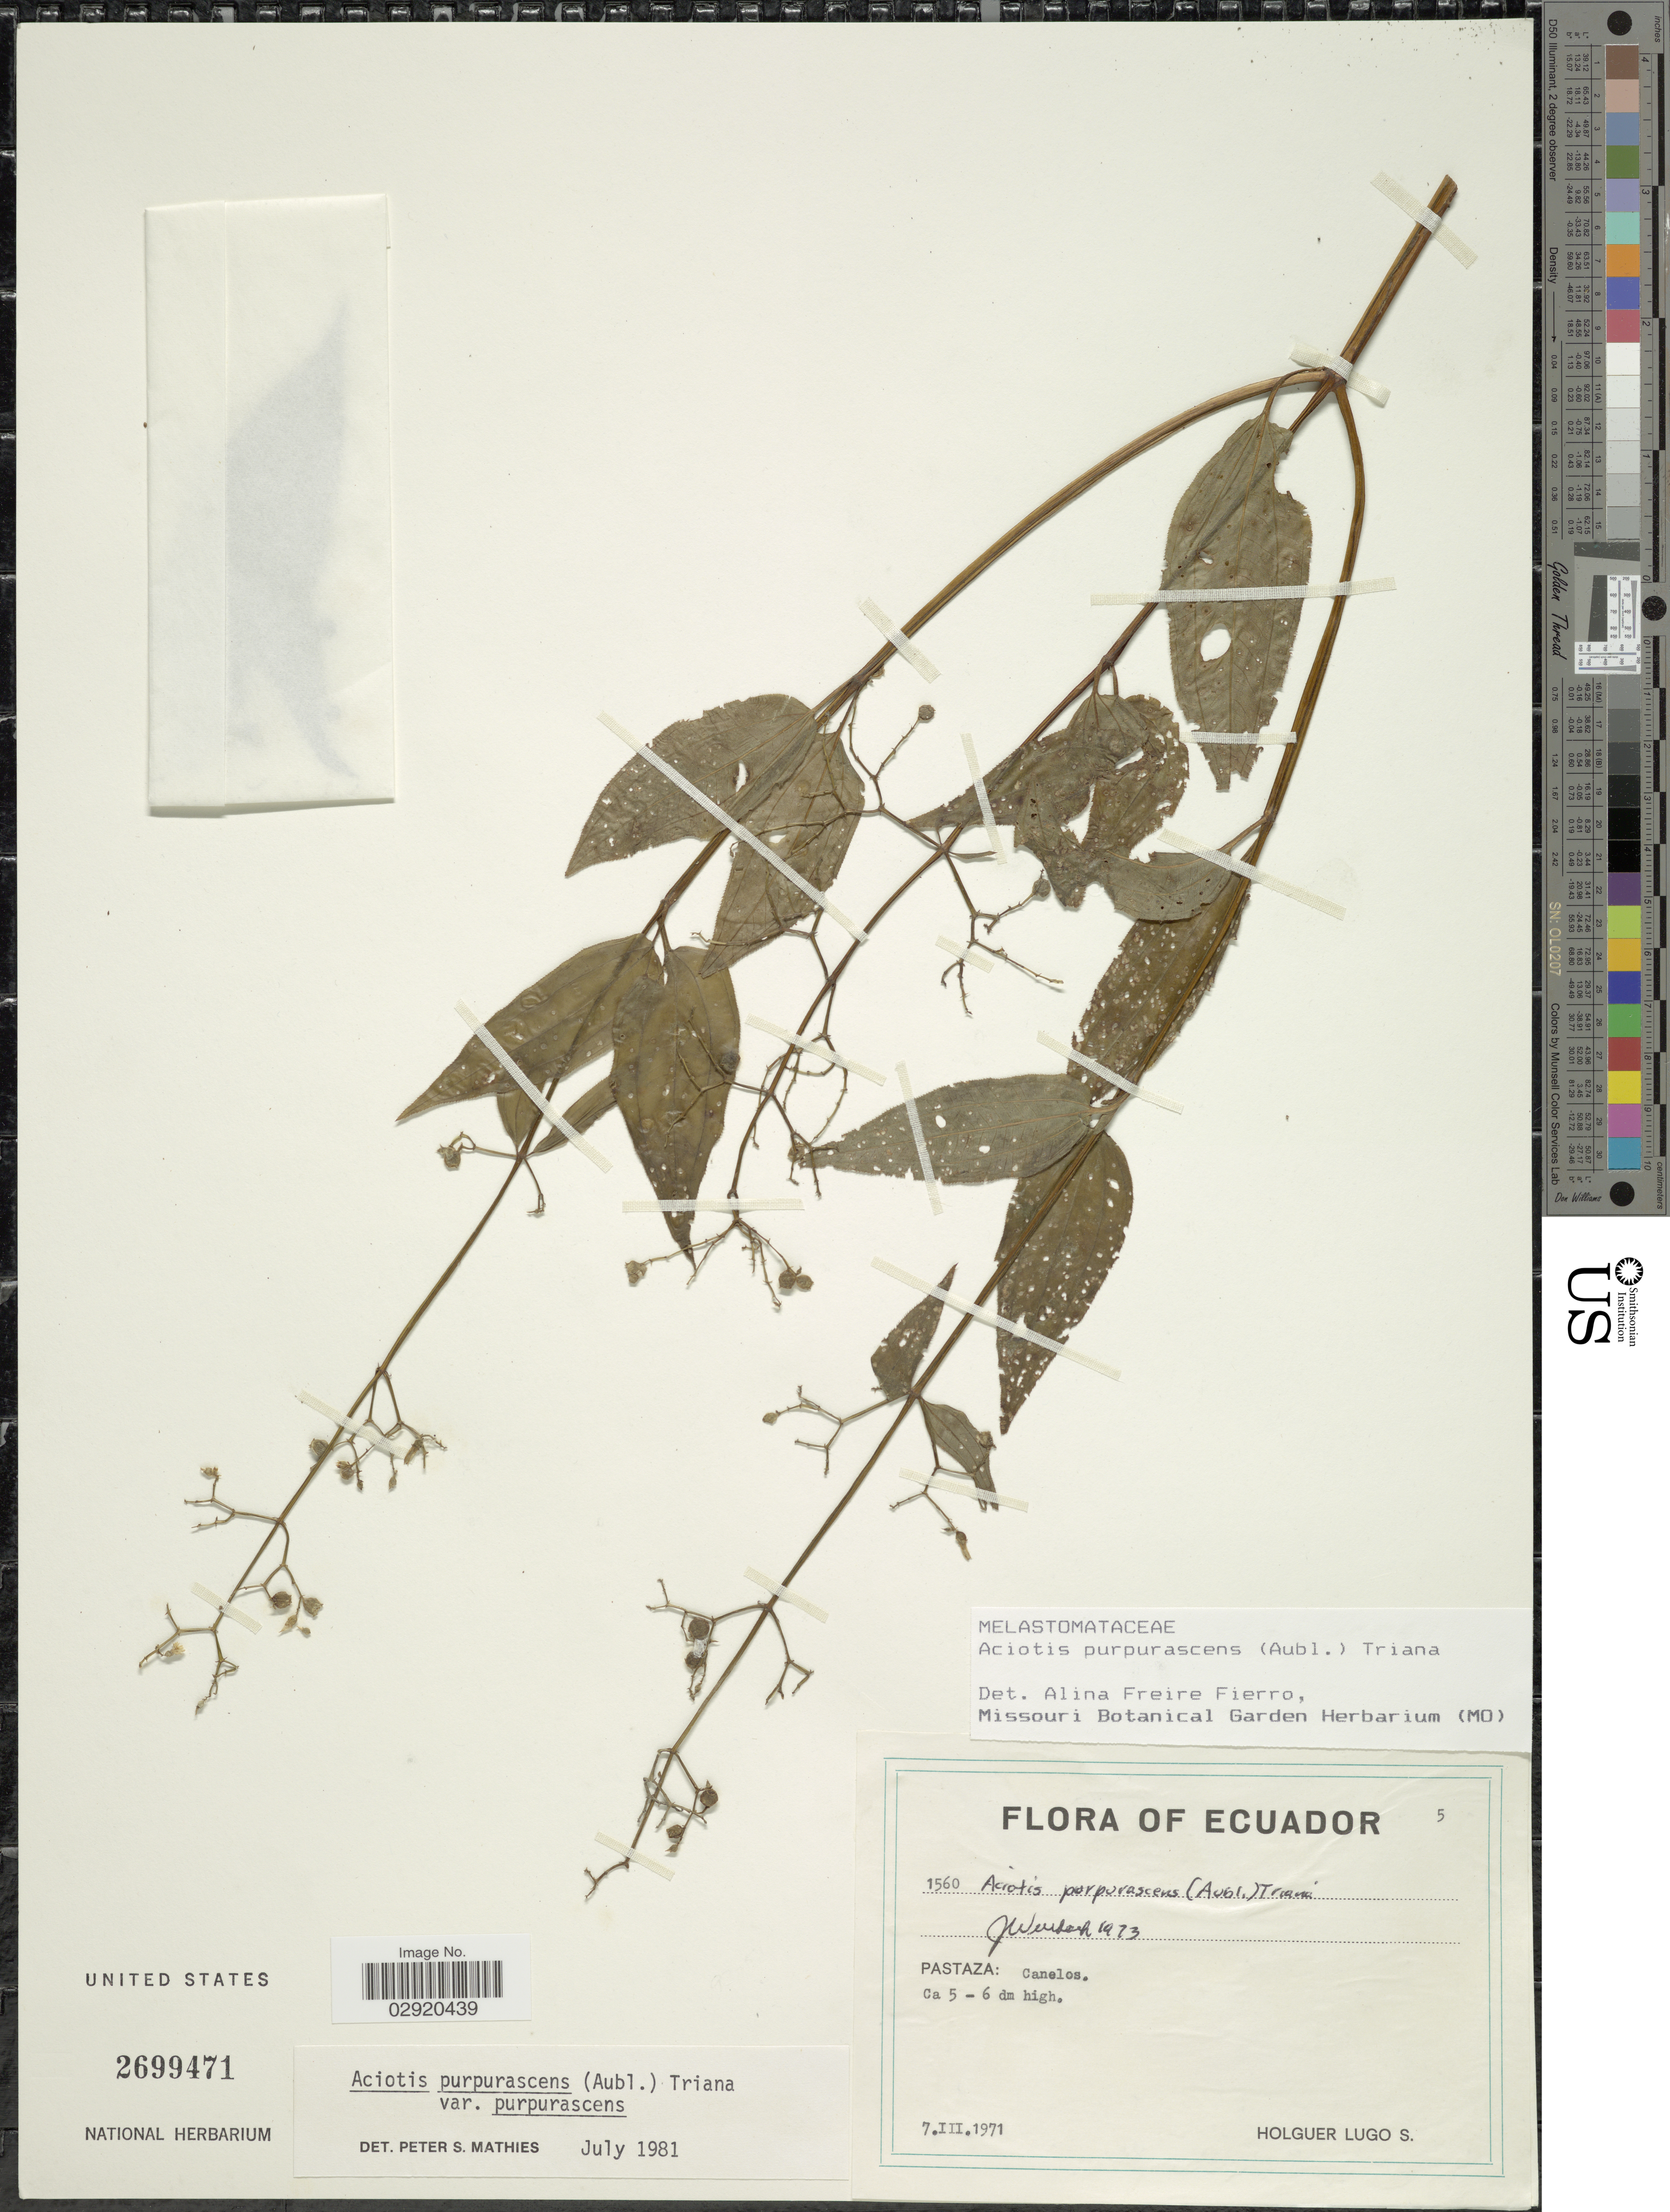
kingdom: Plantae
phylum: Tracheophyta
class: Magnoliopsida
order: Myrtales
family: Melastomataceae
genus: Aciotis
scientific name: Aciotis purpurascens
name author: (Aubl.) Triana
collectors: H. Lugo S.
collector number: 1560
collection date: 1971-03-07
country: Ecuador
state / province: Pastaza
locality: Pastaza: Canelos.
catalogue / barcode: US 2699471